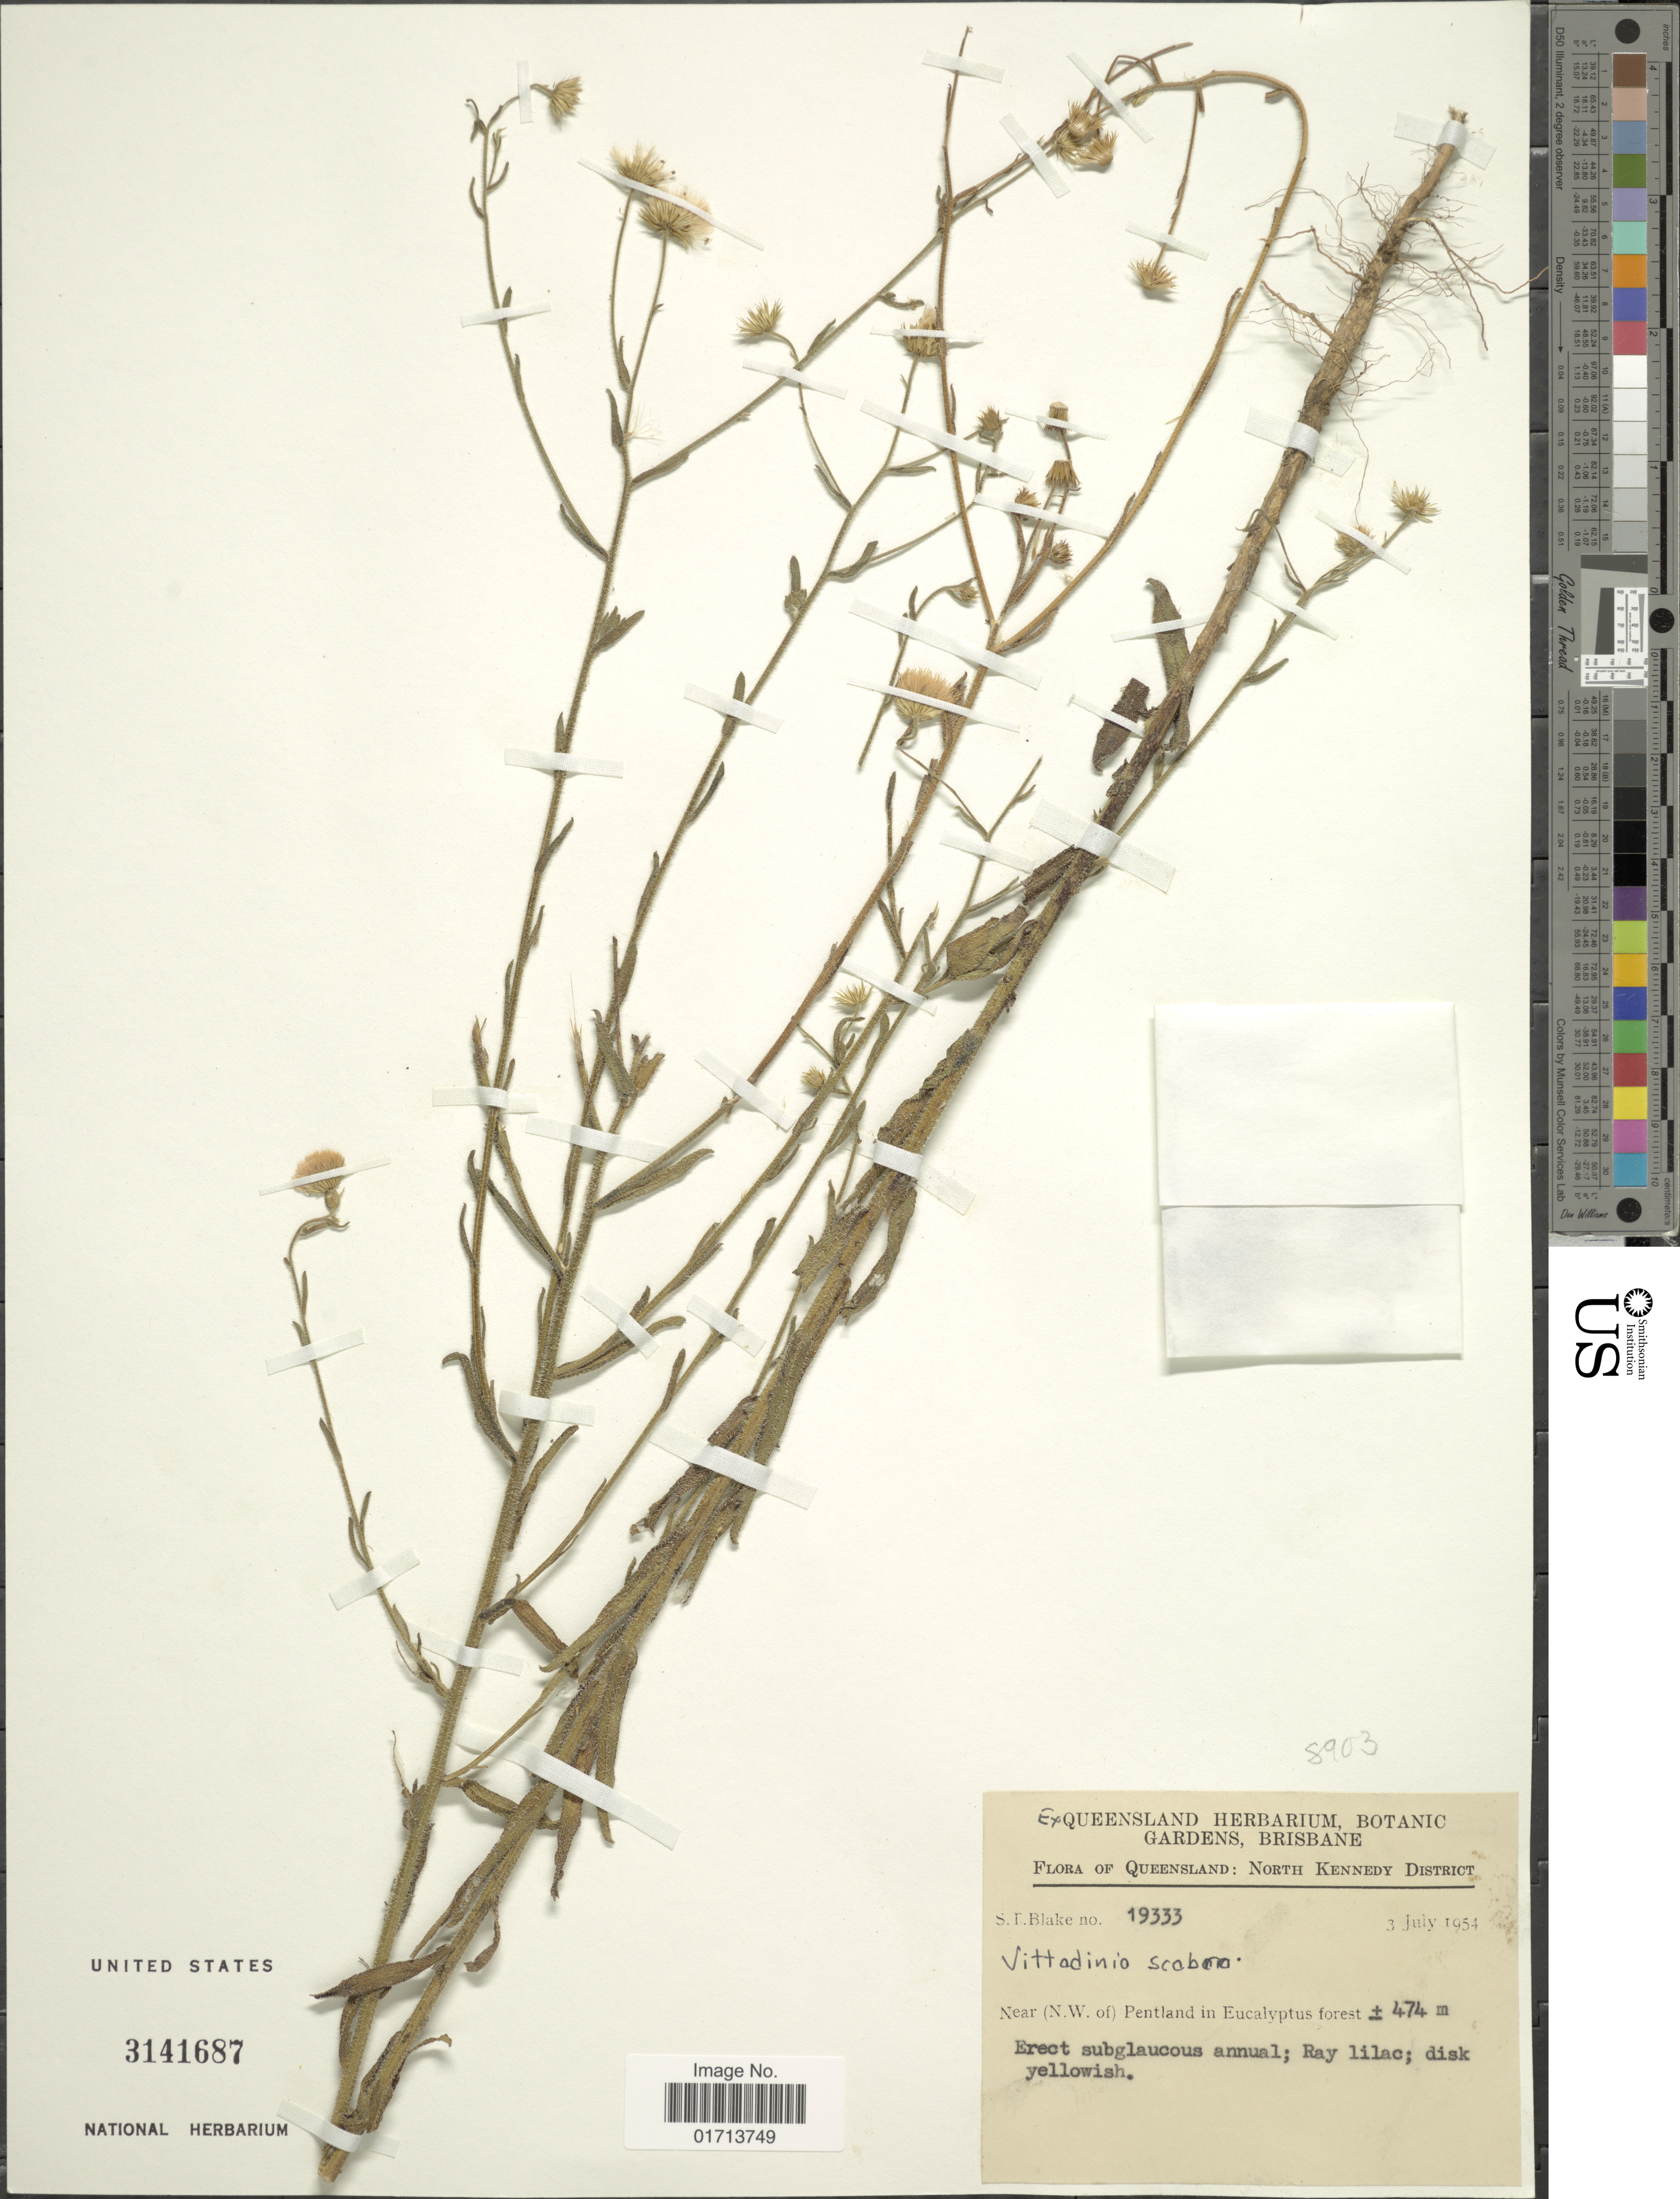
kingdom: Plantae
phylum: Tracheophyta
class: Magnoliopsida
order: Asterales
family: Asteraceae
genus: Vittadinia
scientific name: Vittadinia scabra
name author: DC.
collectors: S. Blake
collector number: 19333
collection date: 1954-07-03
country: Australia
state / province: Queensland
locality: North Kennedy District, near (N. W. of) Pentland in Eucalyptus forest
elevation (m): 474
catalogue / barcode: US 3141687